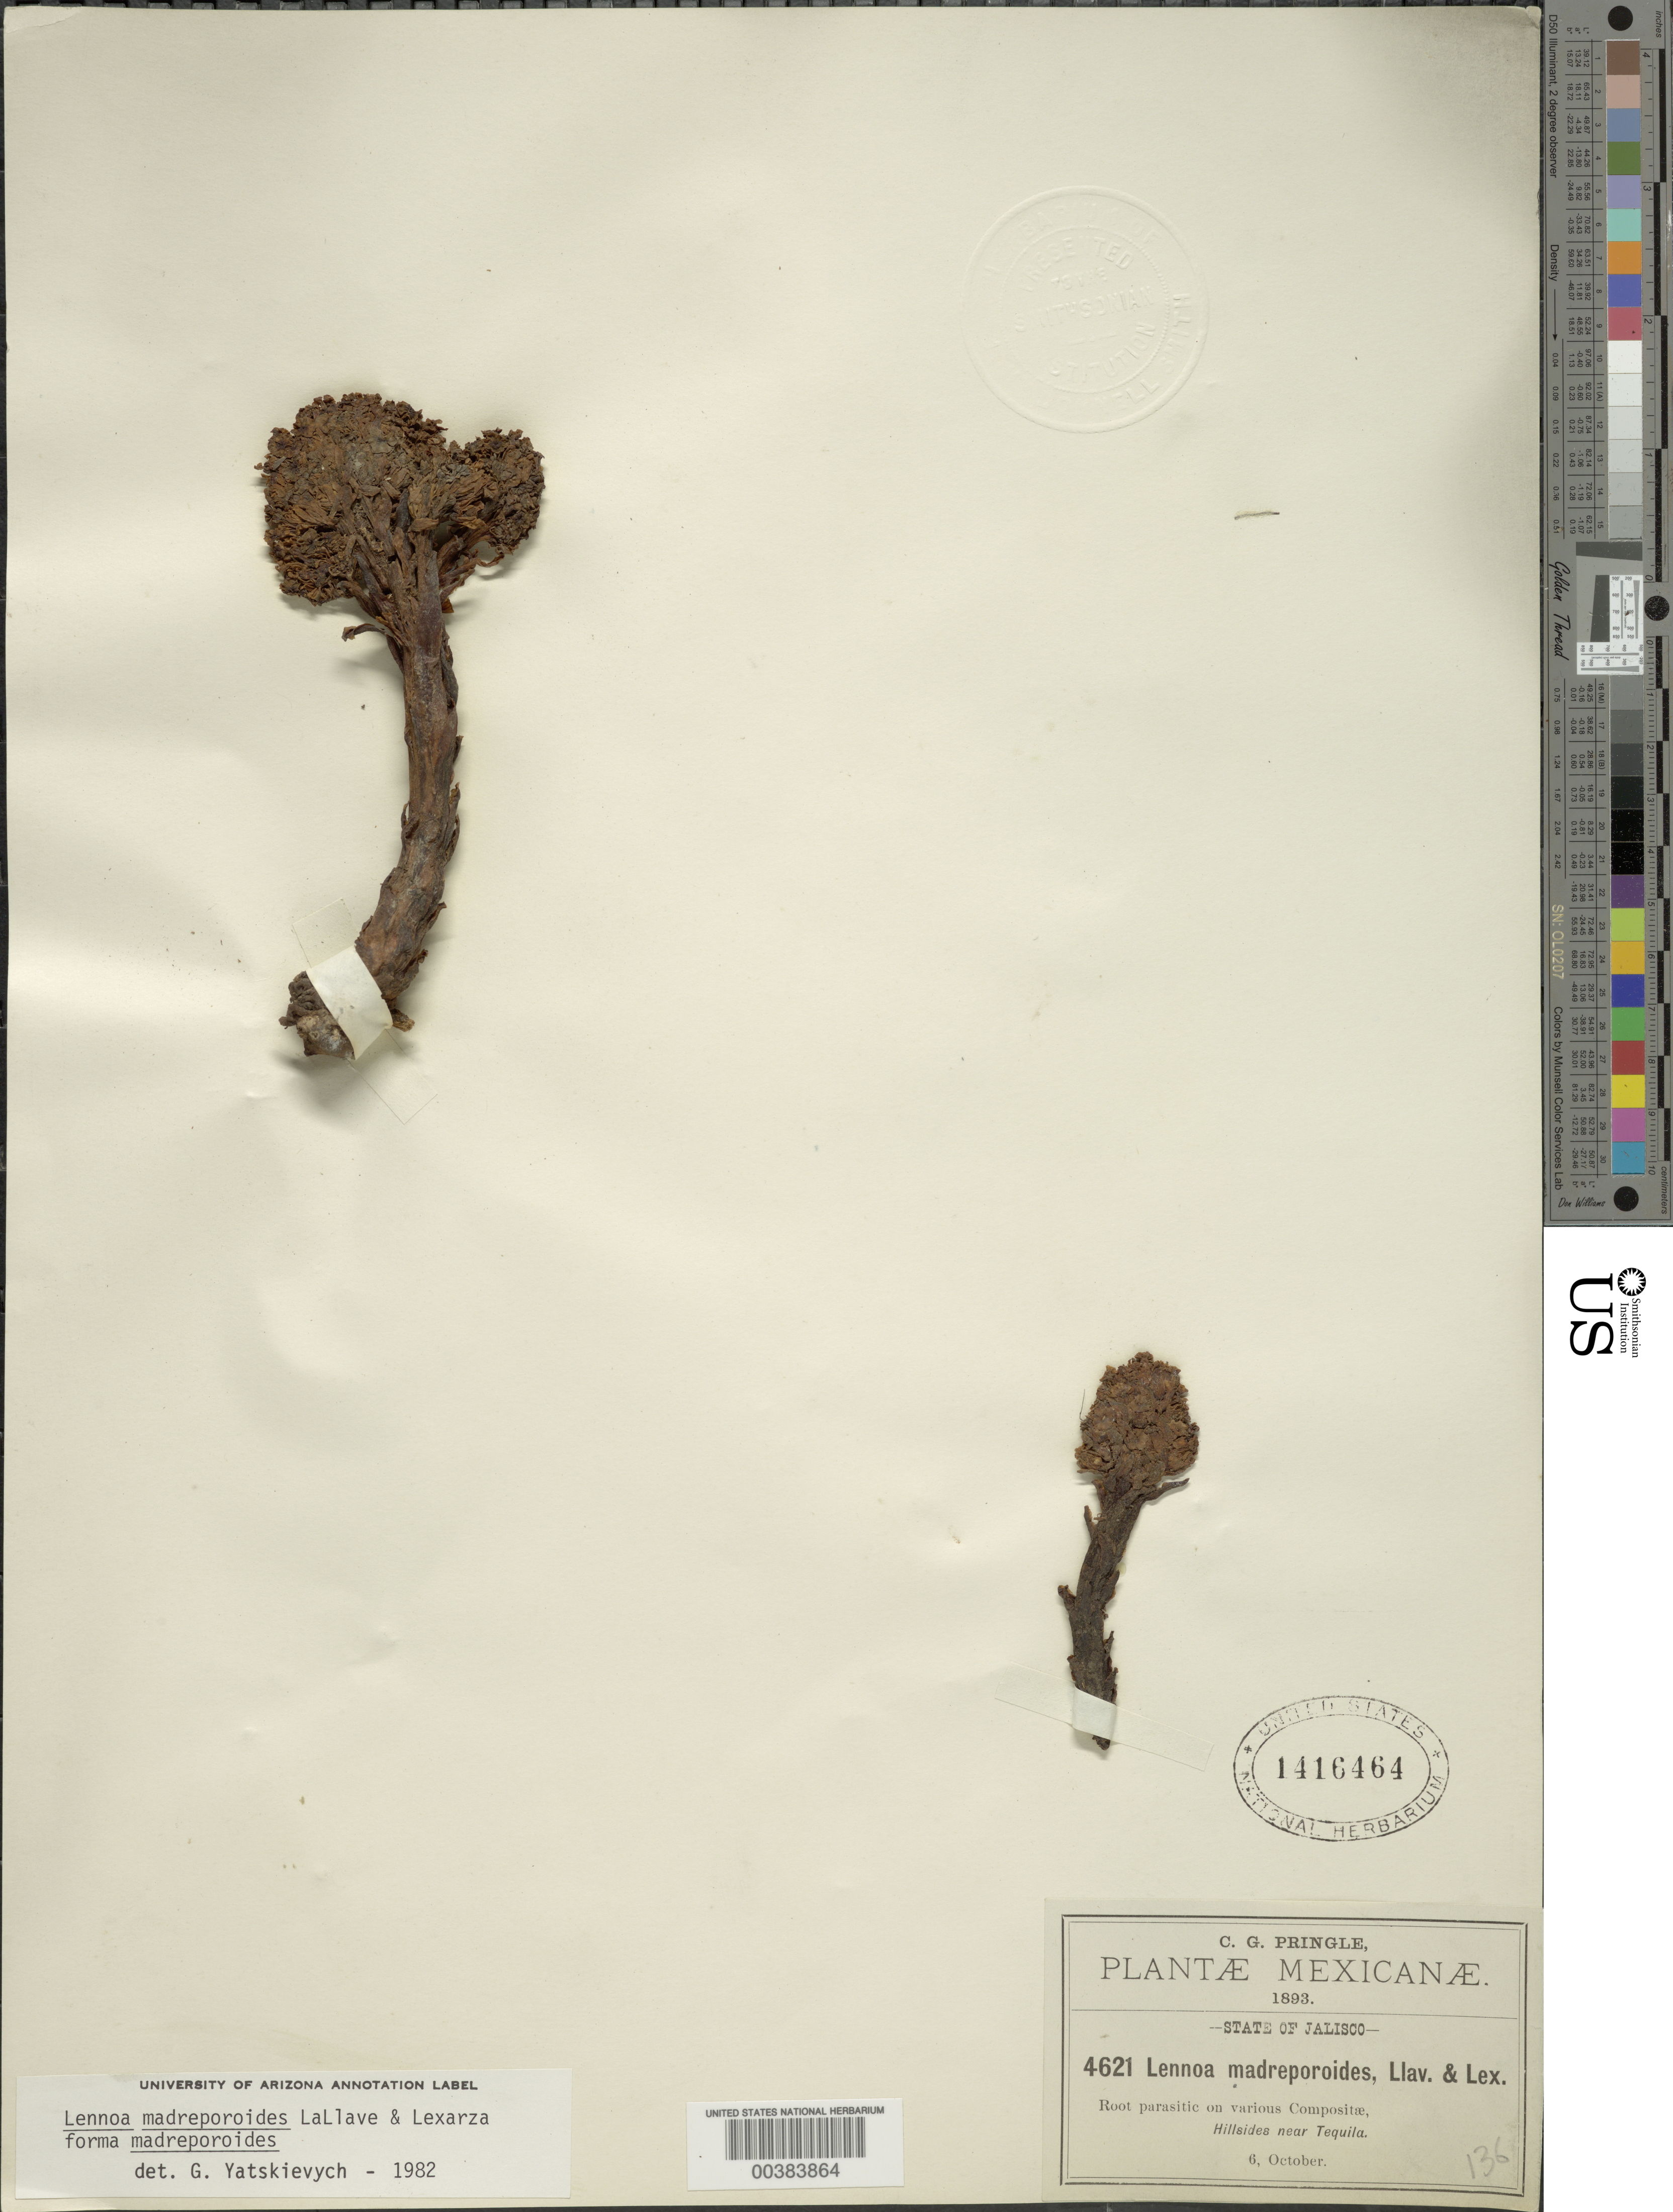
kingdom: Plantae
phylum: Tracheophyta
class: Magnoliopsida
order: Boraginales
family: Lennoaceae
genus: Lennoa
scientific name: Lennoa madreporoides f. madreporoides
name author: La Llave & Lex.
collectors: C. G. Pringle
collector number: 4621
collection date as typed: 06 Oct 1893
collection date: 1893-10-06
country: Mexico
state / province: Jalisco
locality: Near Tequila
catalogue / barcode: US 1416464